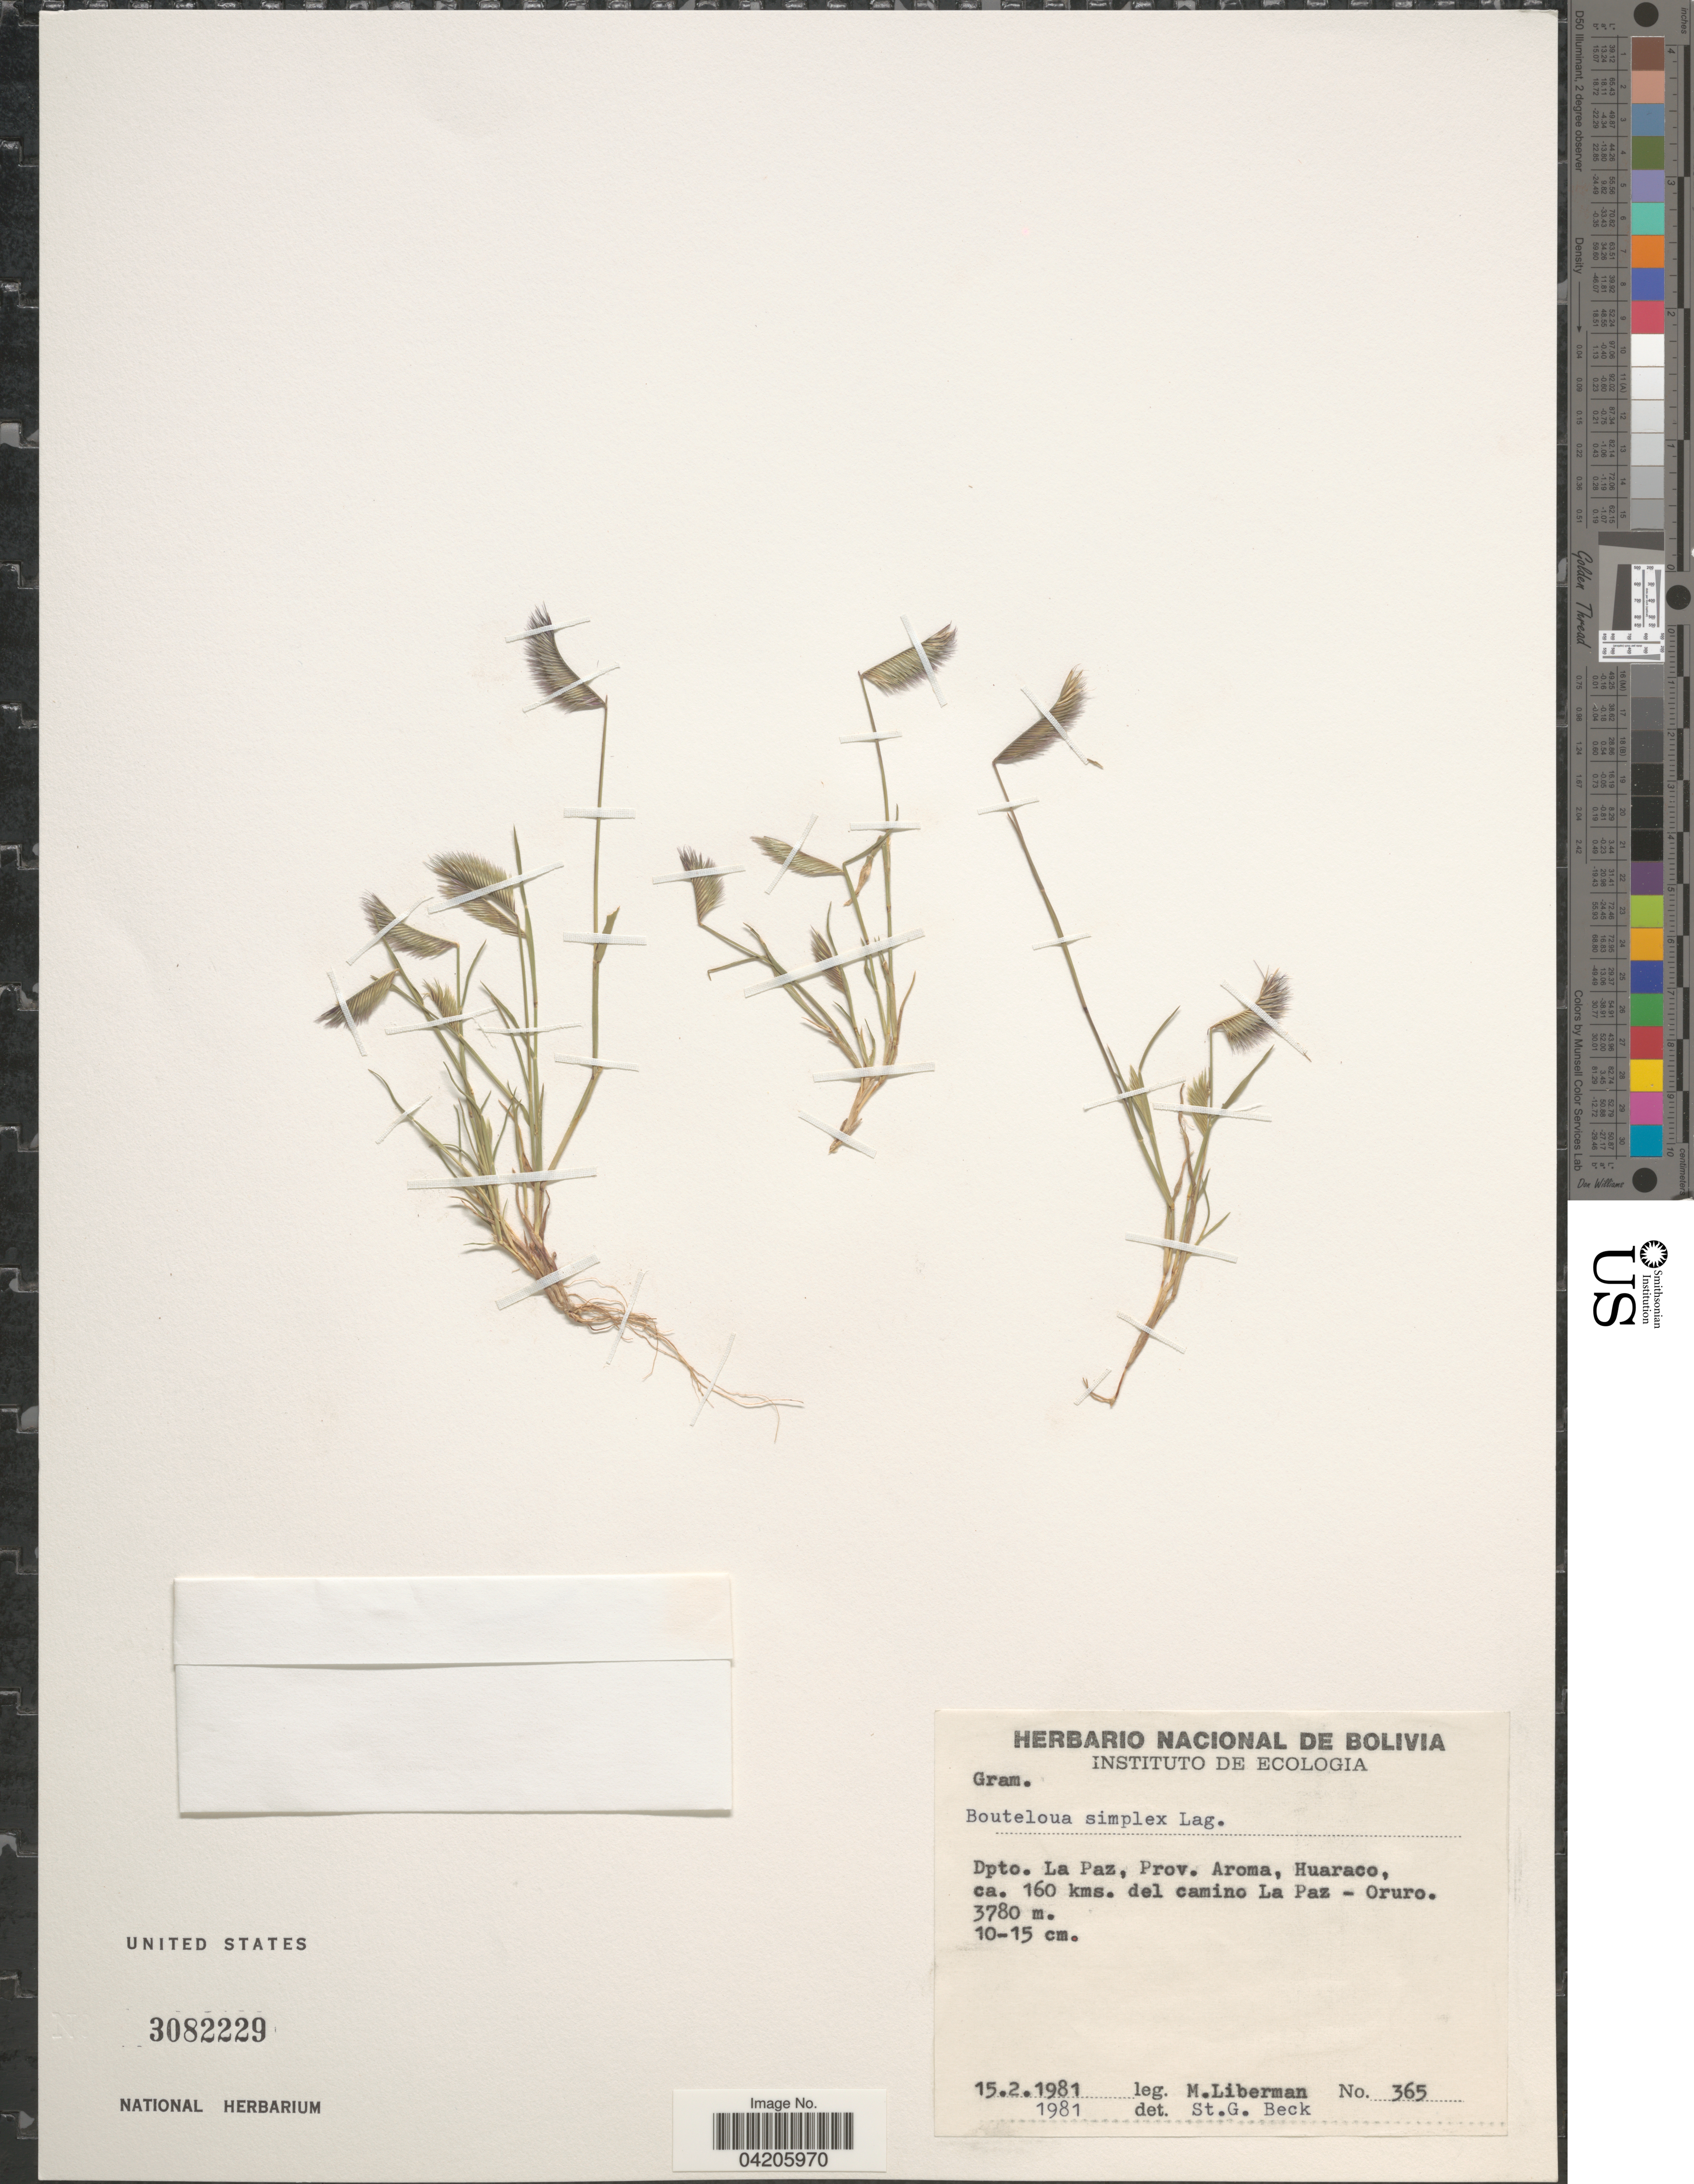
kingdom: Plantae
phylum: Tracheophyta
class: Liliopsida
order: Poales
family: Poaceae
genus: Bouteloua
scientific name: Bouteloua simplex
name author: Lag.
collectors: M. Liberman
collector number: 365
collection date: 1981-02-15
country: Bolivia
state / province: La Paz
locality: Dpto. La Paz, Prov. Aroma, Huaraco, ca. 160 kms. del camino La Paz - Oruro.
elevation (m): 3780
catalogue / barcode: US 3082229